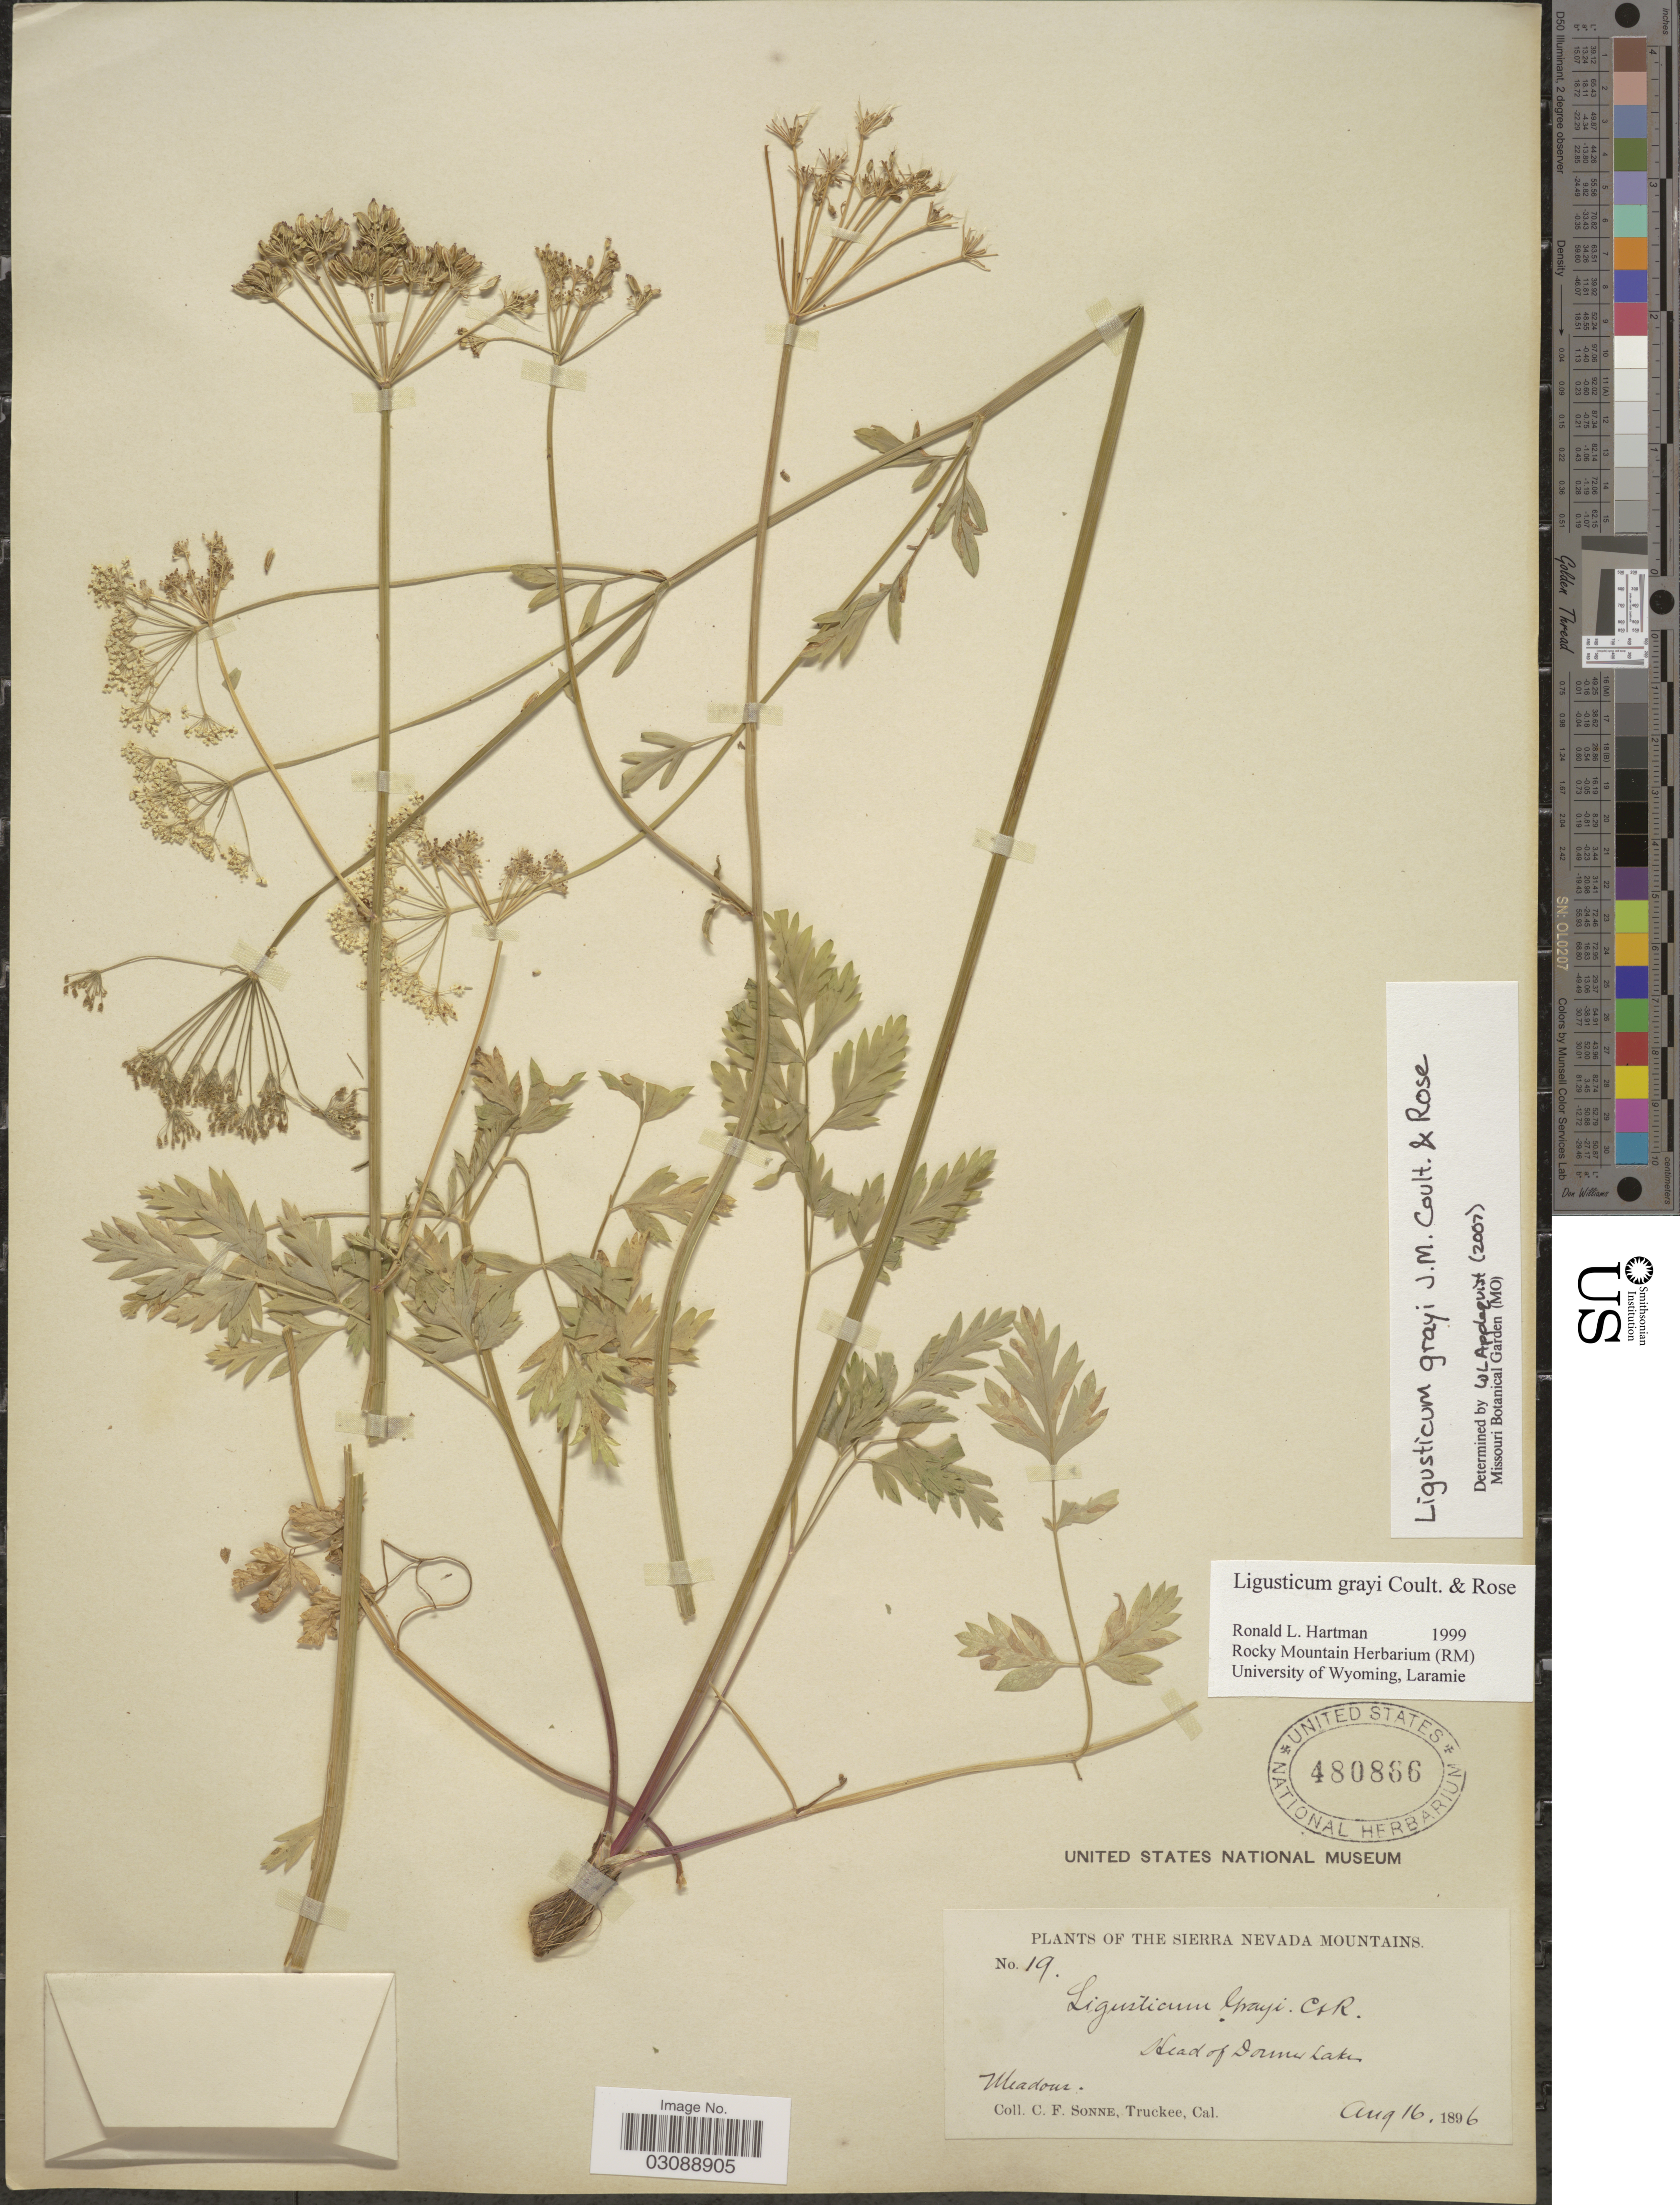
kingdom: Plantae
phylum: Tracheophyta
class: Magnoliopsida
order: Apiales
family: Apiaceae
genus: Ligusticum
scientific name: Ligusticum grayi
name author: J.M. Coult. & Rose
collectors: C. Sonne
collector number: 19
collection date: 1896-08-16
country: United States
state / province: California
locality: The Sierra Nevada Mountains. Head of Donner Lake.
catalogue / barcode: US 480866